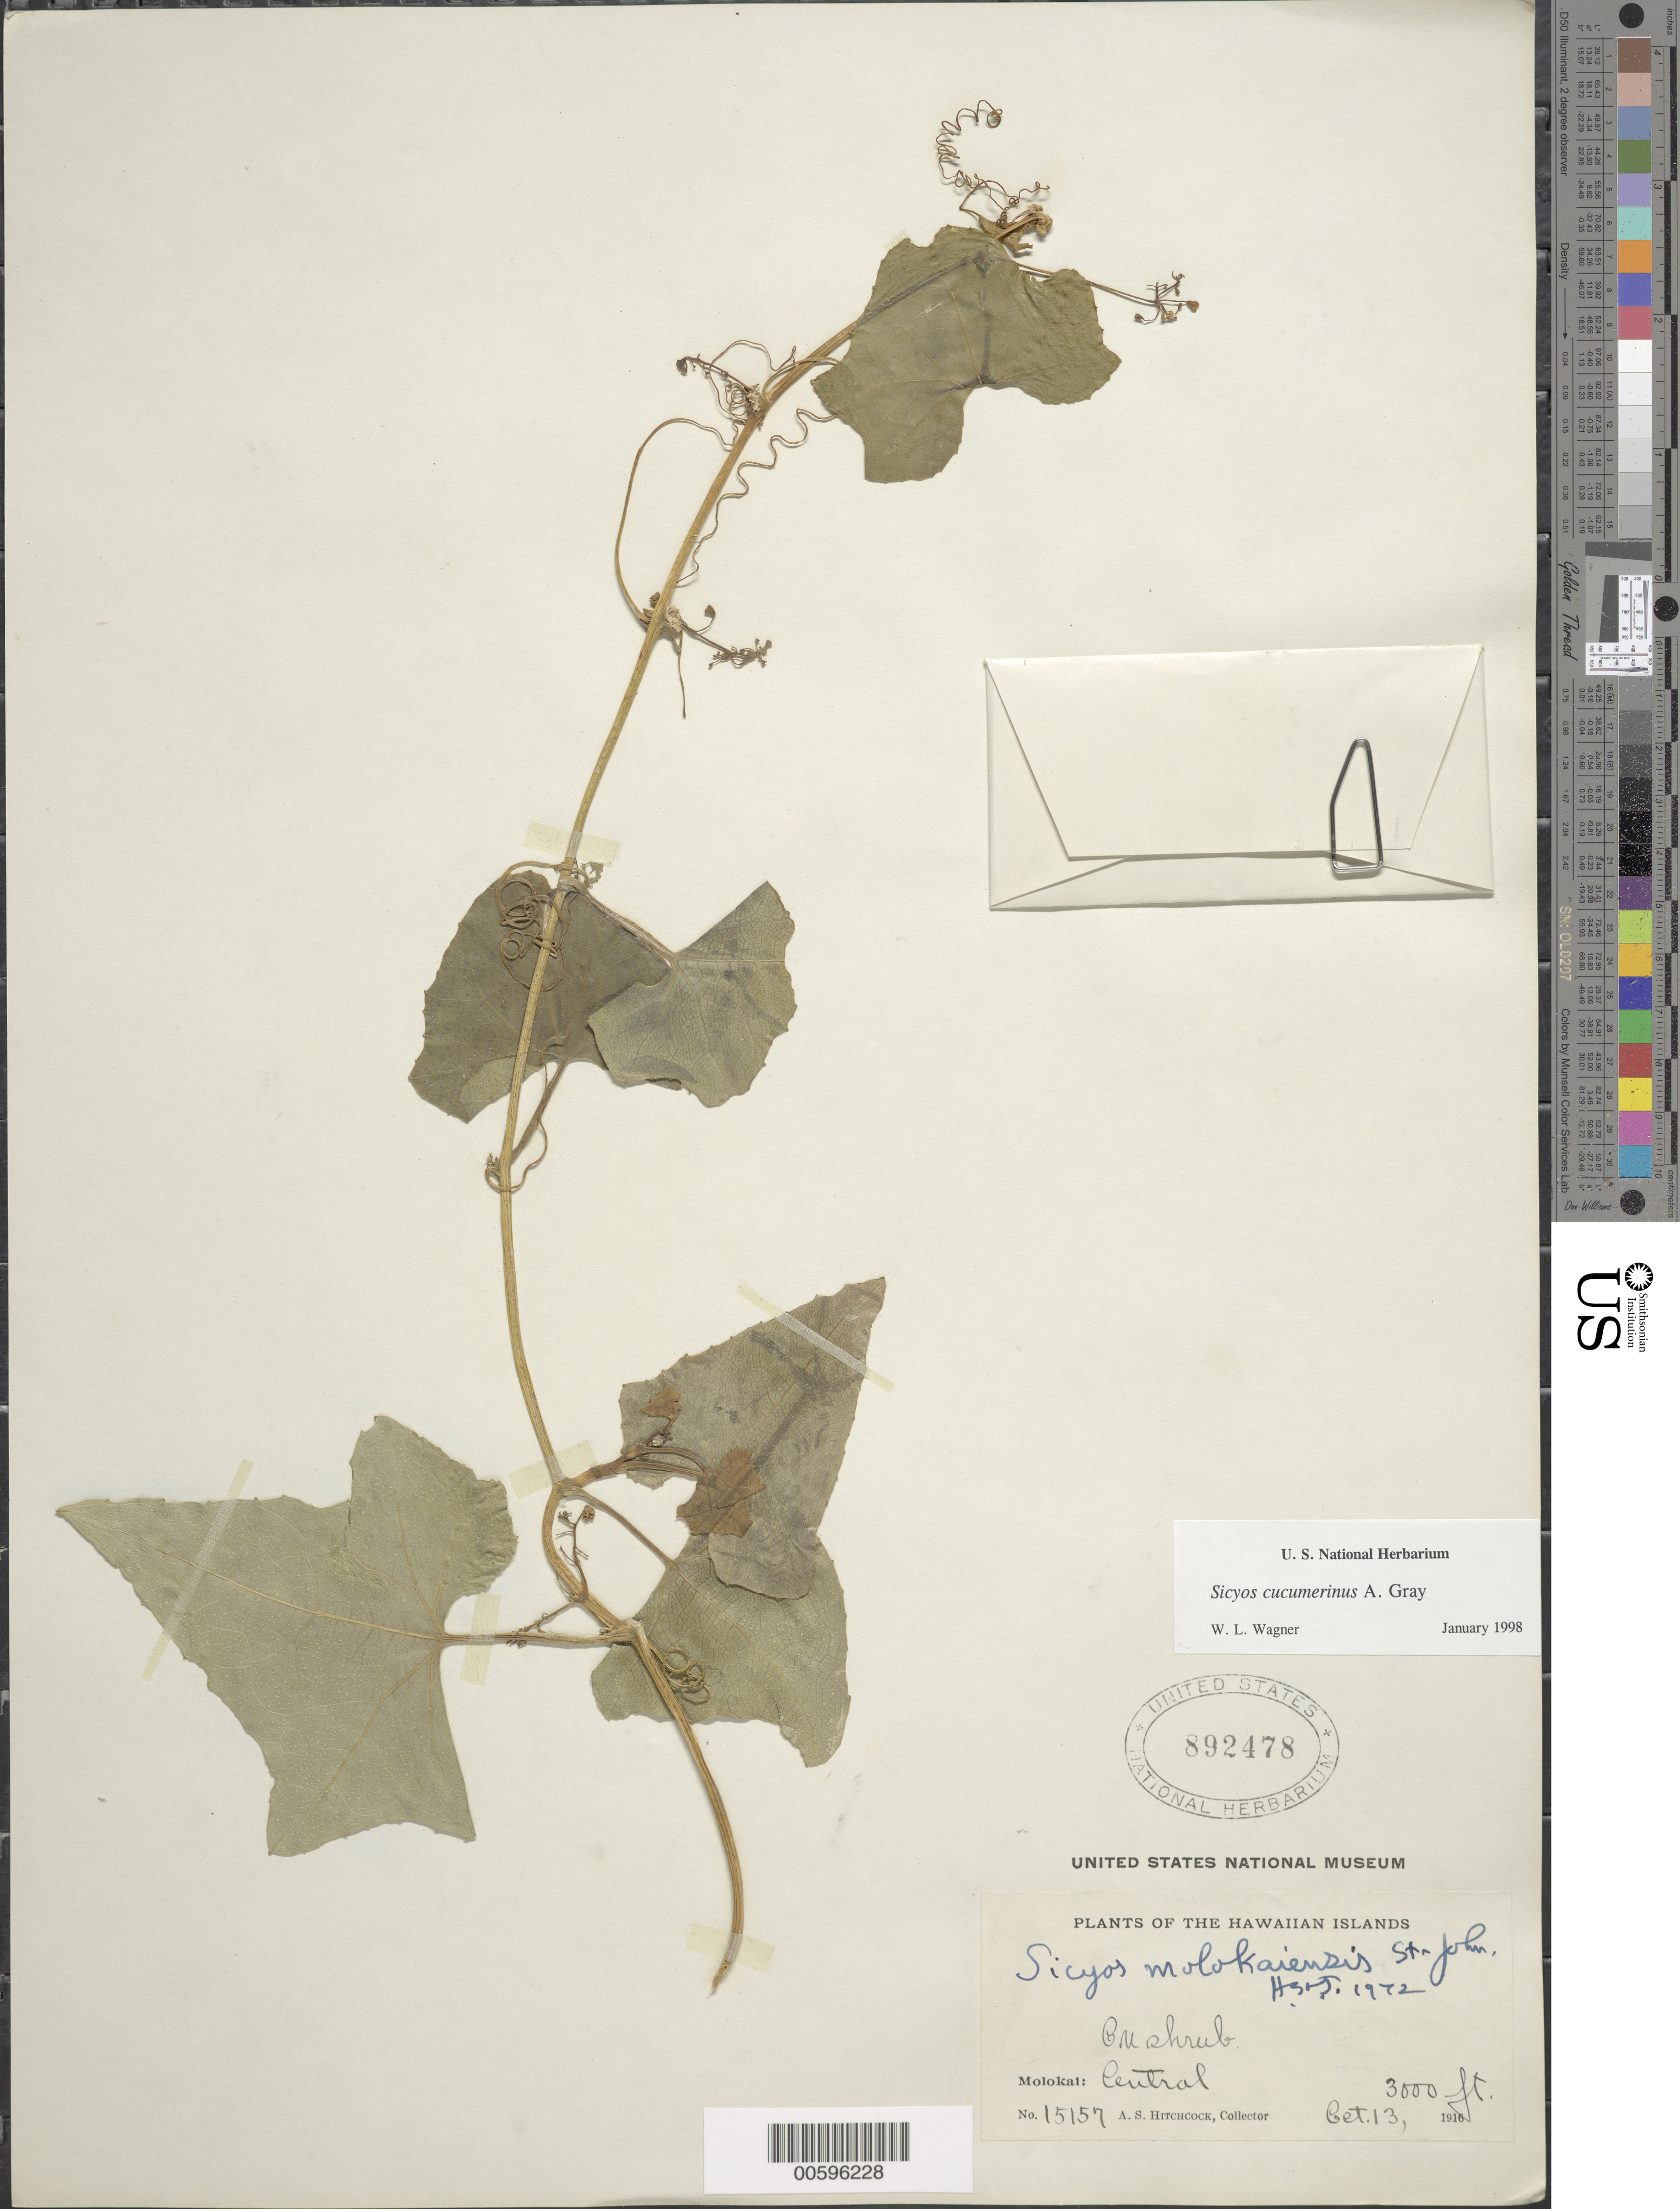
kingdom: Plantae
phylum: Tracheophyta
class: Magnoliopsida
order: Cucurbitales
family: Cucurbitaceae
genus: Sicyos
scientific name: Sicyos cucumerinus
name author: A. Gray in Wilkes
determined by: Wagner, W. L., (BOT), Smithsonian Institution - National Museum of Natural History (UNITED STATES)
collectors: A. S. Hitchcock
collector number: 15157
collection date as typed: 13 Oct 1916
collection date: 1916-10-13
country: United States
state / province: Hawaii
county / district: Maui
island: Moloka'i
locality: Central.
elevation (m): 914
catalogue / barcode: US 892478